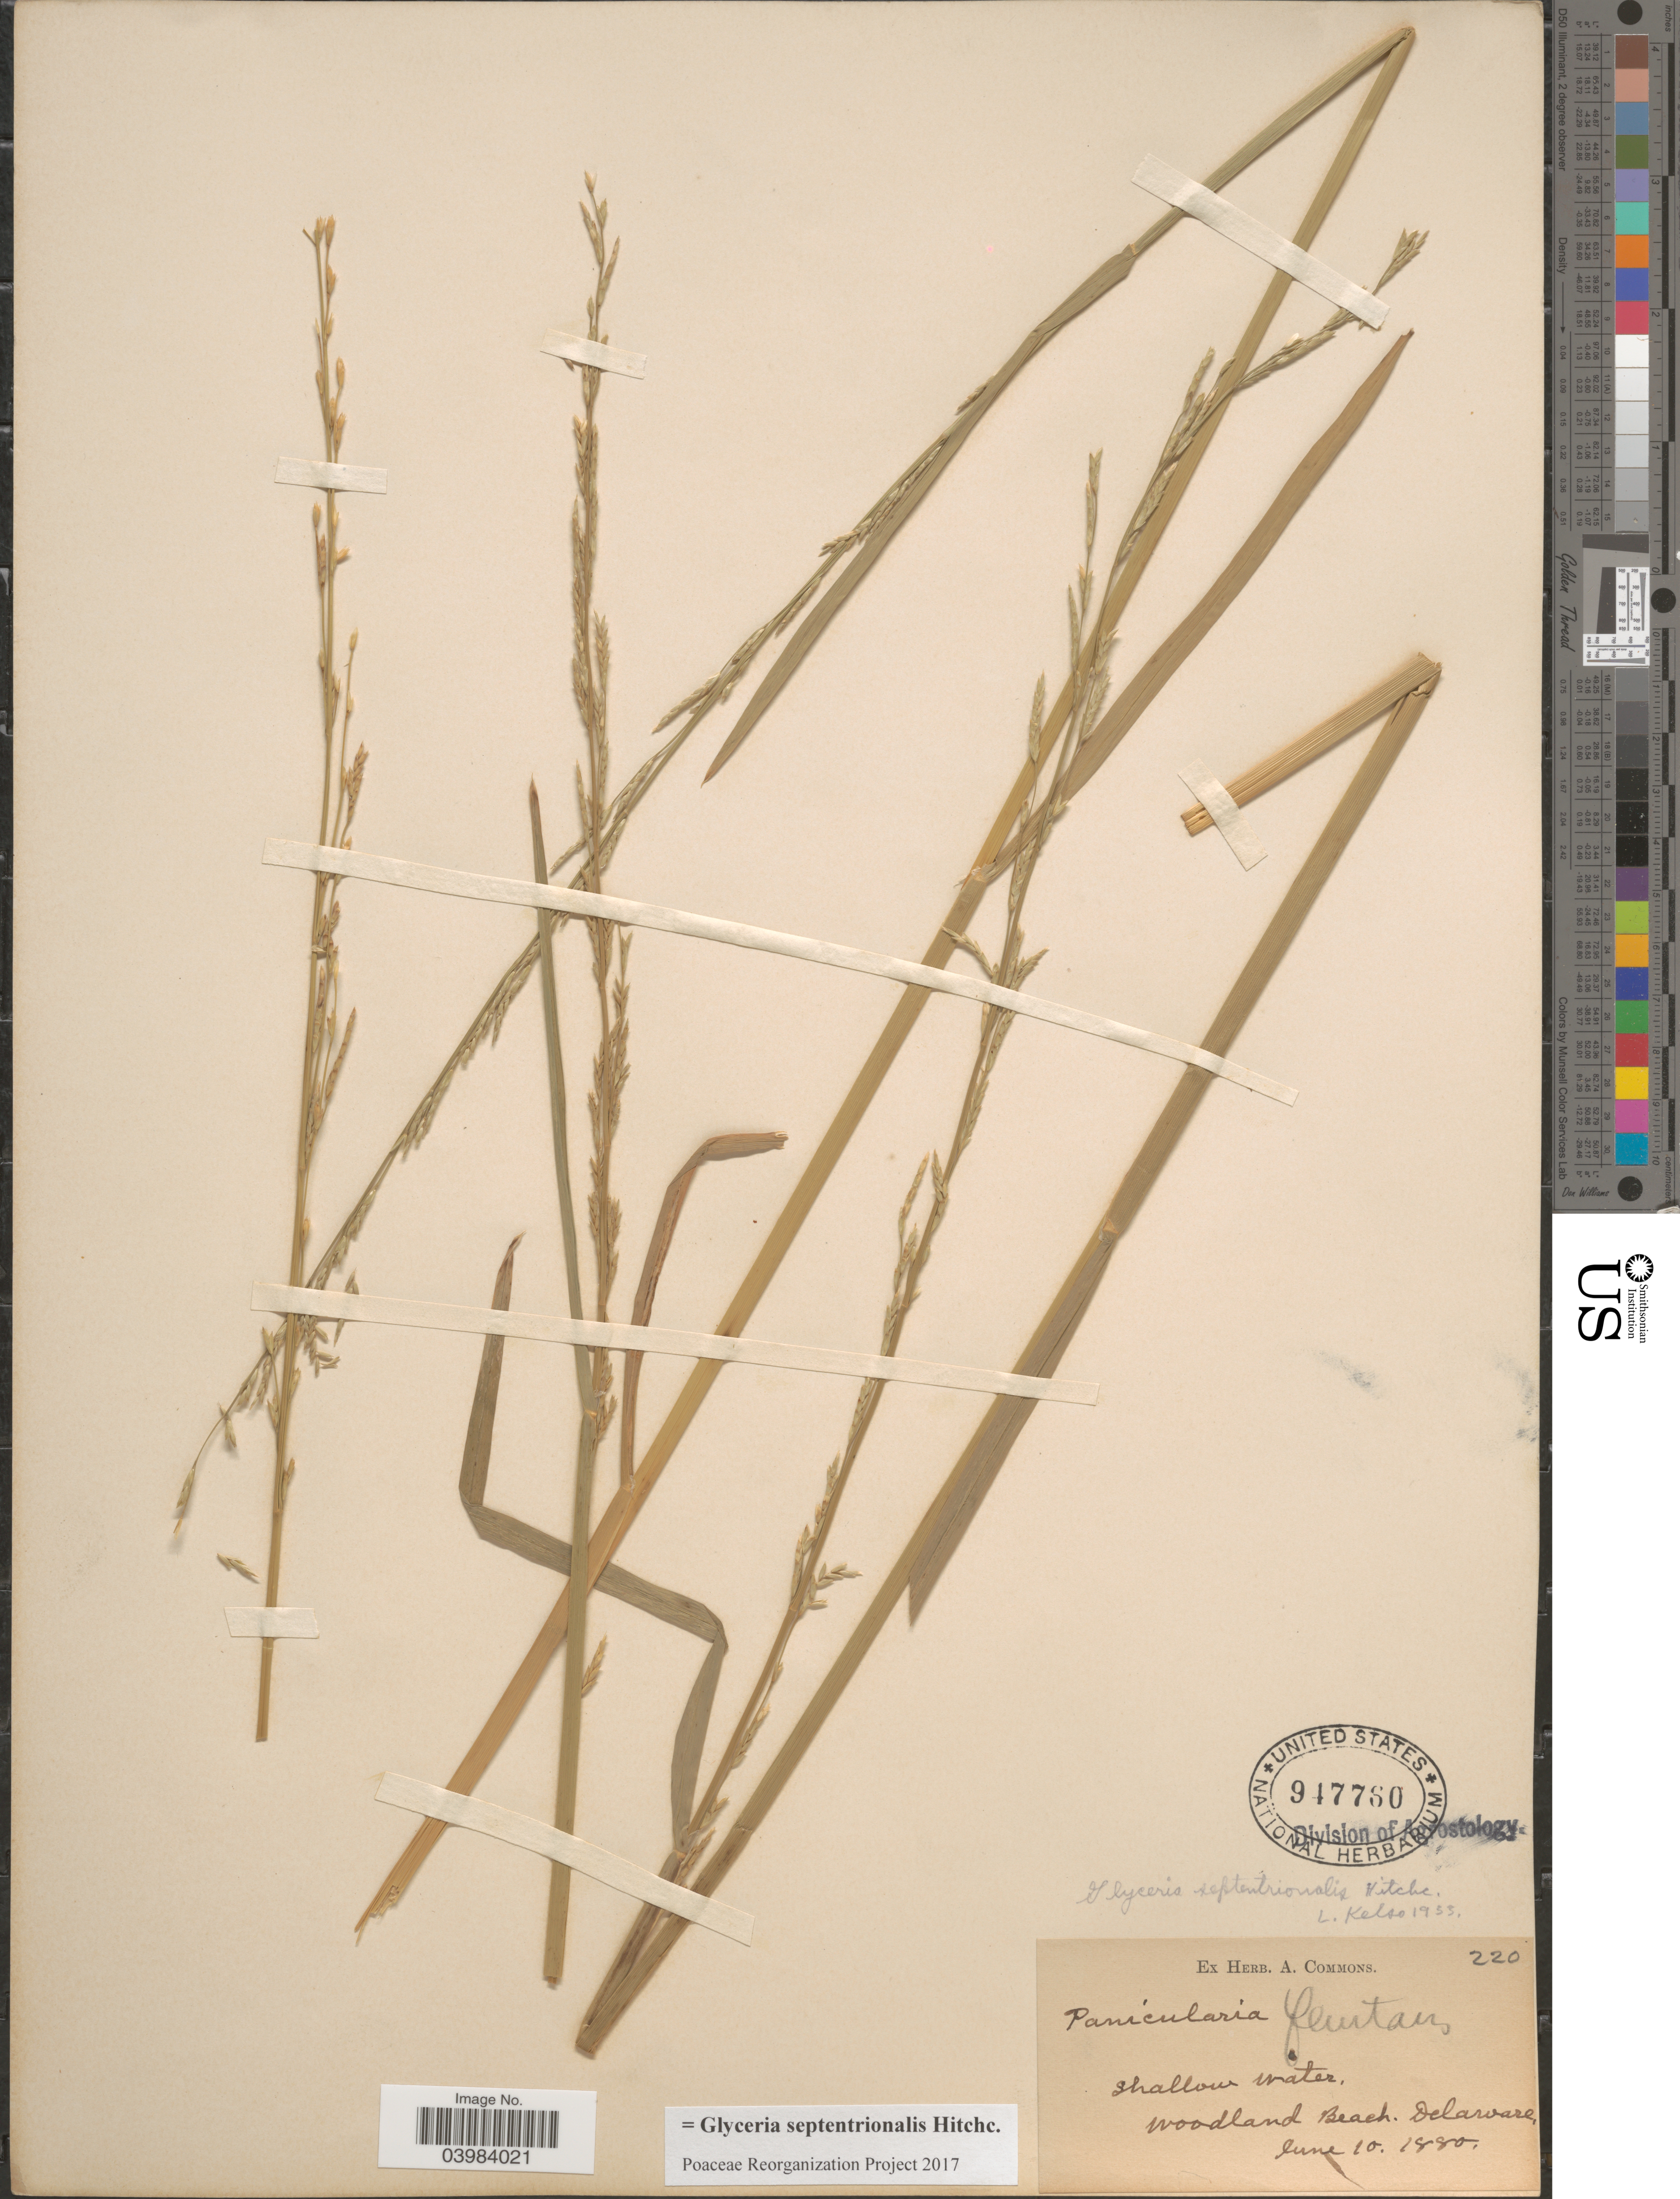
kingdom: Plantae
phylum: Tracheophyta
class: Liliopsida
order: Poales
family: Poaceae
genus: Glyceria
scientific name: Glyceria septentrionalis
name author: Hitchc.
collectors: ex herb. A. Commons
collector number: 220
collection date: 1880-06-10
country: United States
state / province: Delaware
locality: Shallow water. Woodland Beach.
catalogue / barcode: US 947760